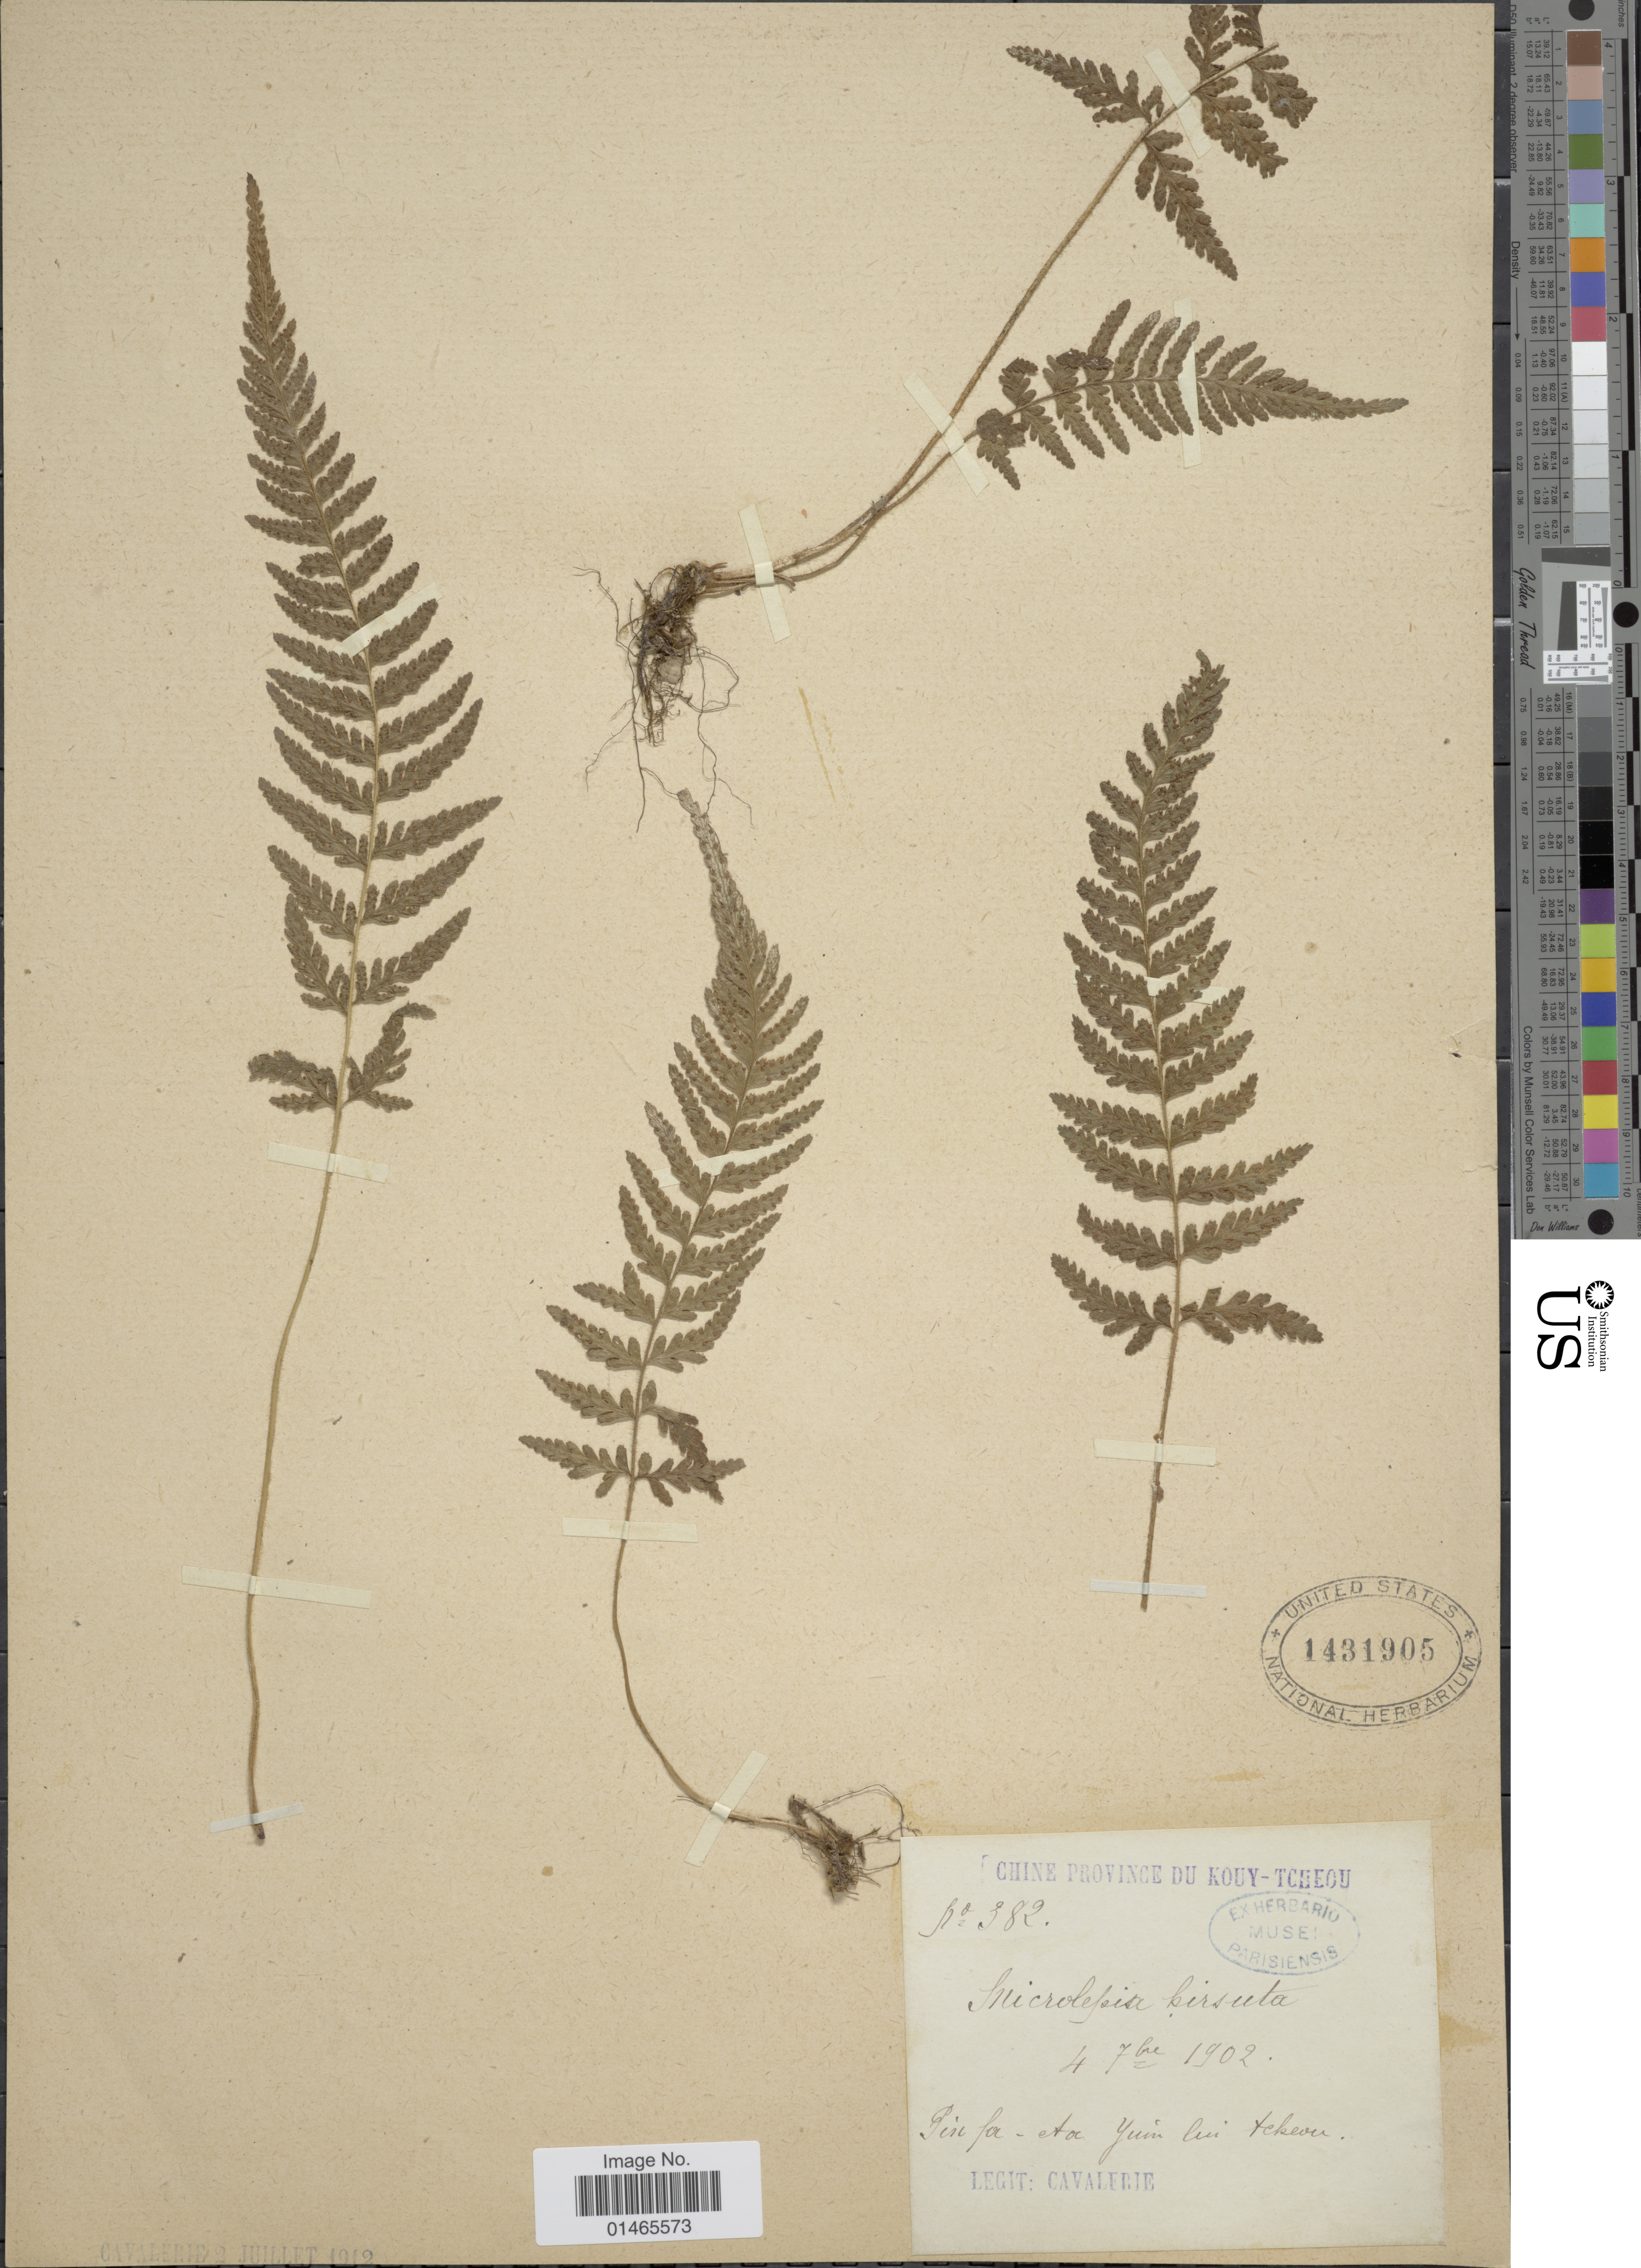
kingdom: Plantae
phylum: Tracheophyta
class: Polypodiopsida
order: Polypodiales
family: Dennstaedtiaceae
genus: Microlepia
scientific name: Microlepia pilosella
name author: (Hook.) T. Moore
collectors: -. Cavalerie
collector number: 382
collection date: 1902-02-04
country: China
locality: Chine Province Du Kouy-Tcheou, Pin fa-eta Juin bei tcheow [interpreted]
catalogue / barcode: US 1431905